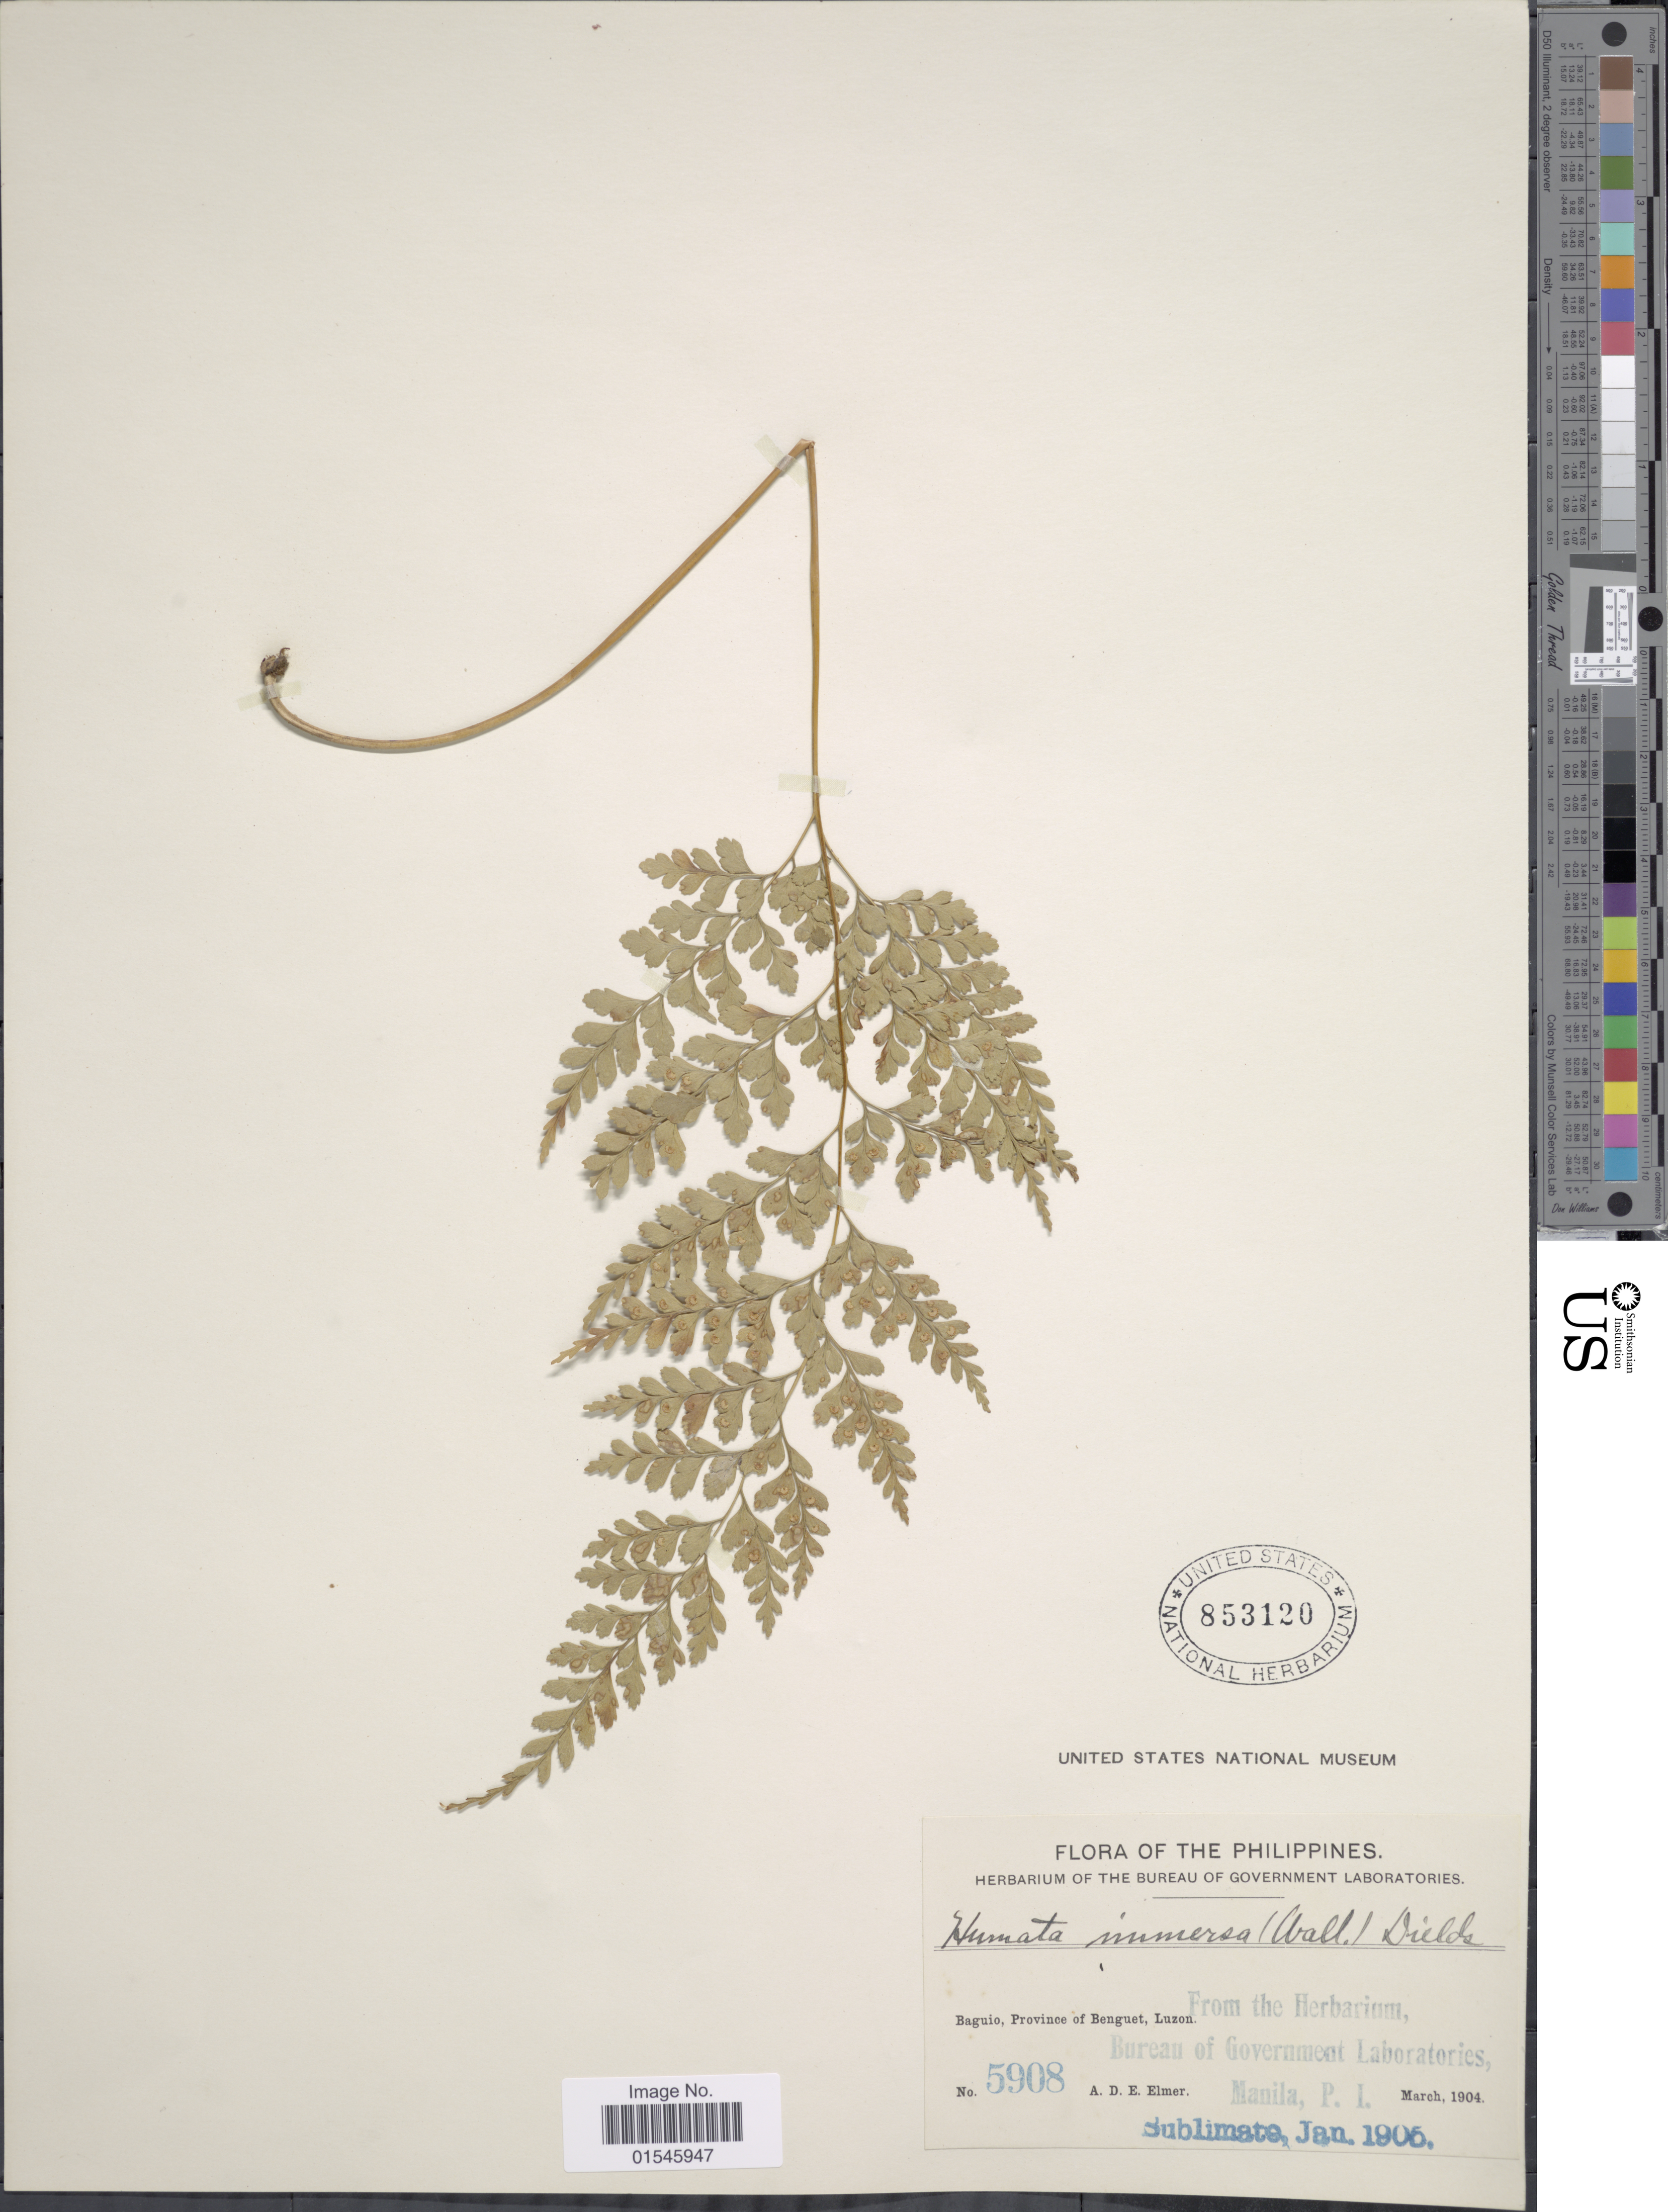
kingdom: Plantae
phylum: Tracheophyta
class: Polypodiopsida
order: Polypodiales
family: Hypodematiaceae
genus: Leucostegia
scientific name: Leucostegia truncata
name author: (D. Don) Fraser-Jenk.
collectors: A. D. E. Elmer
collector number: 5908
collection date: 1904-03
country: Philippines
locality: Baguio, Province of Benguet, Luzon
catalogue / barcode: US 853120